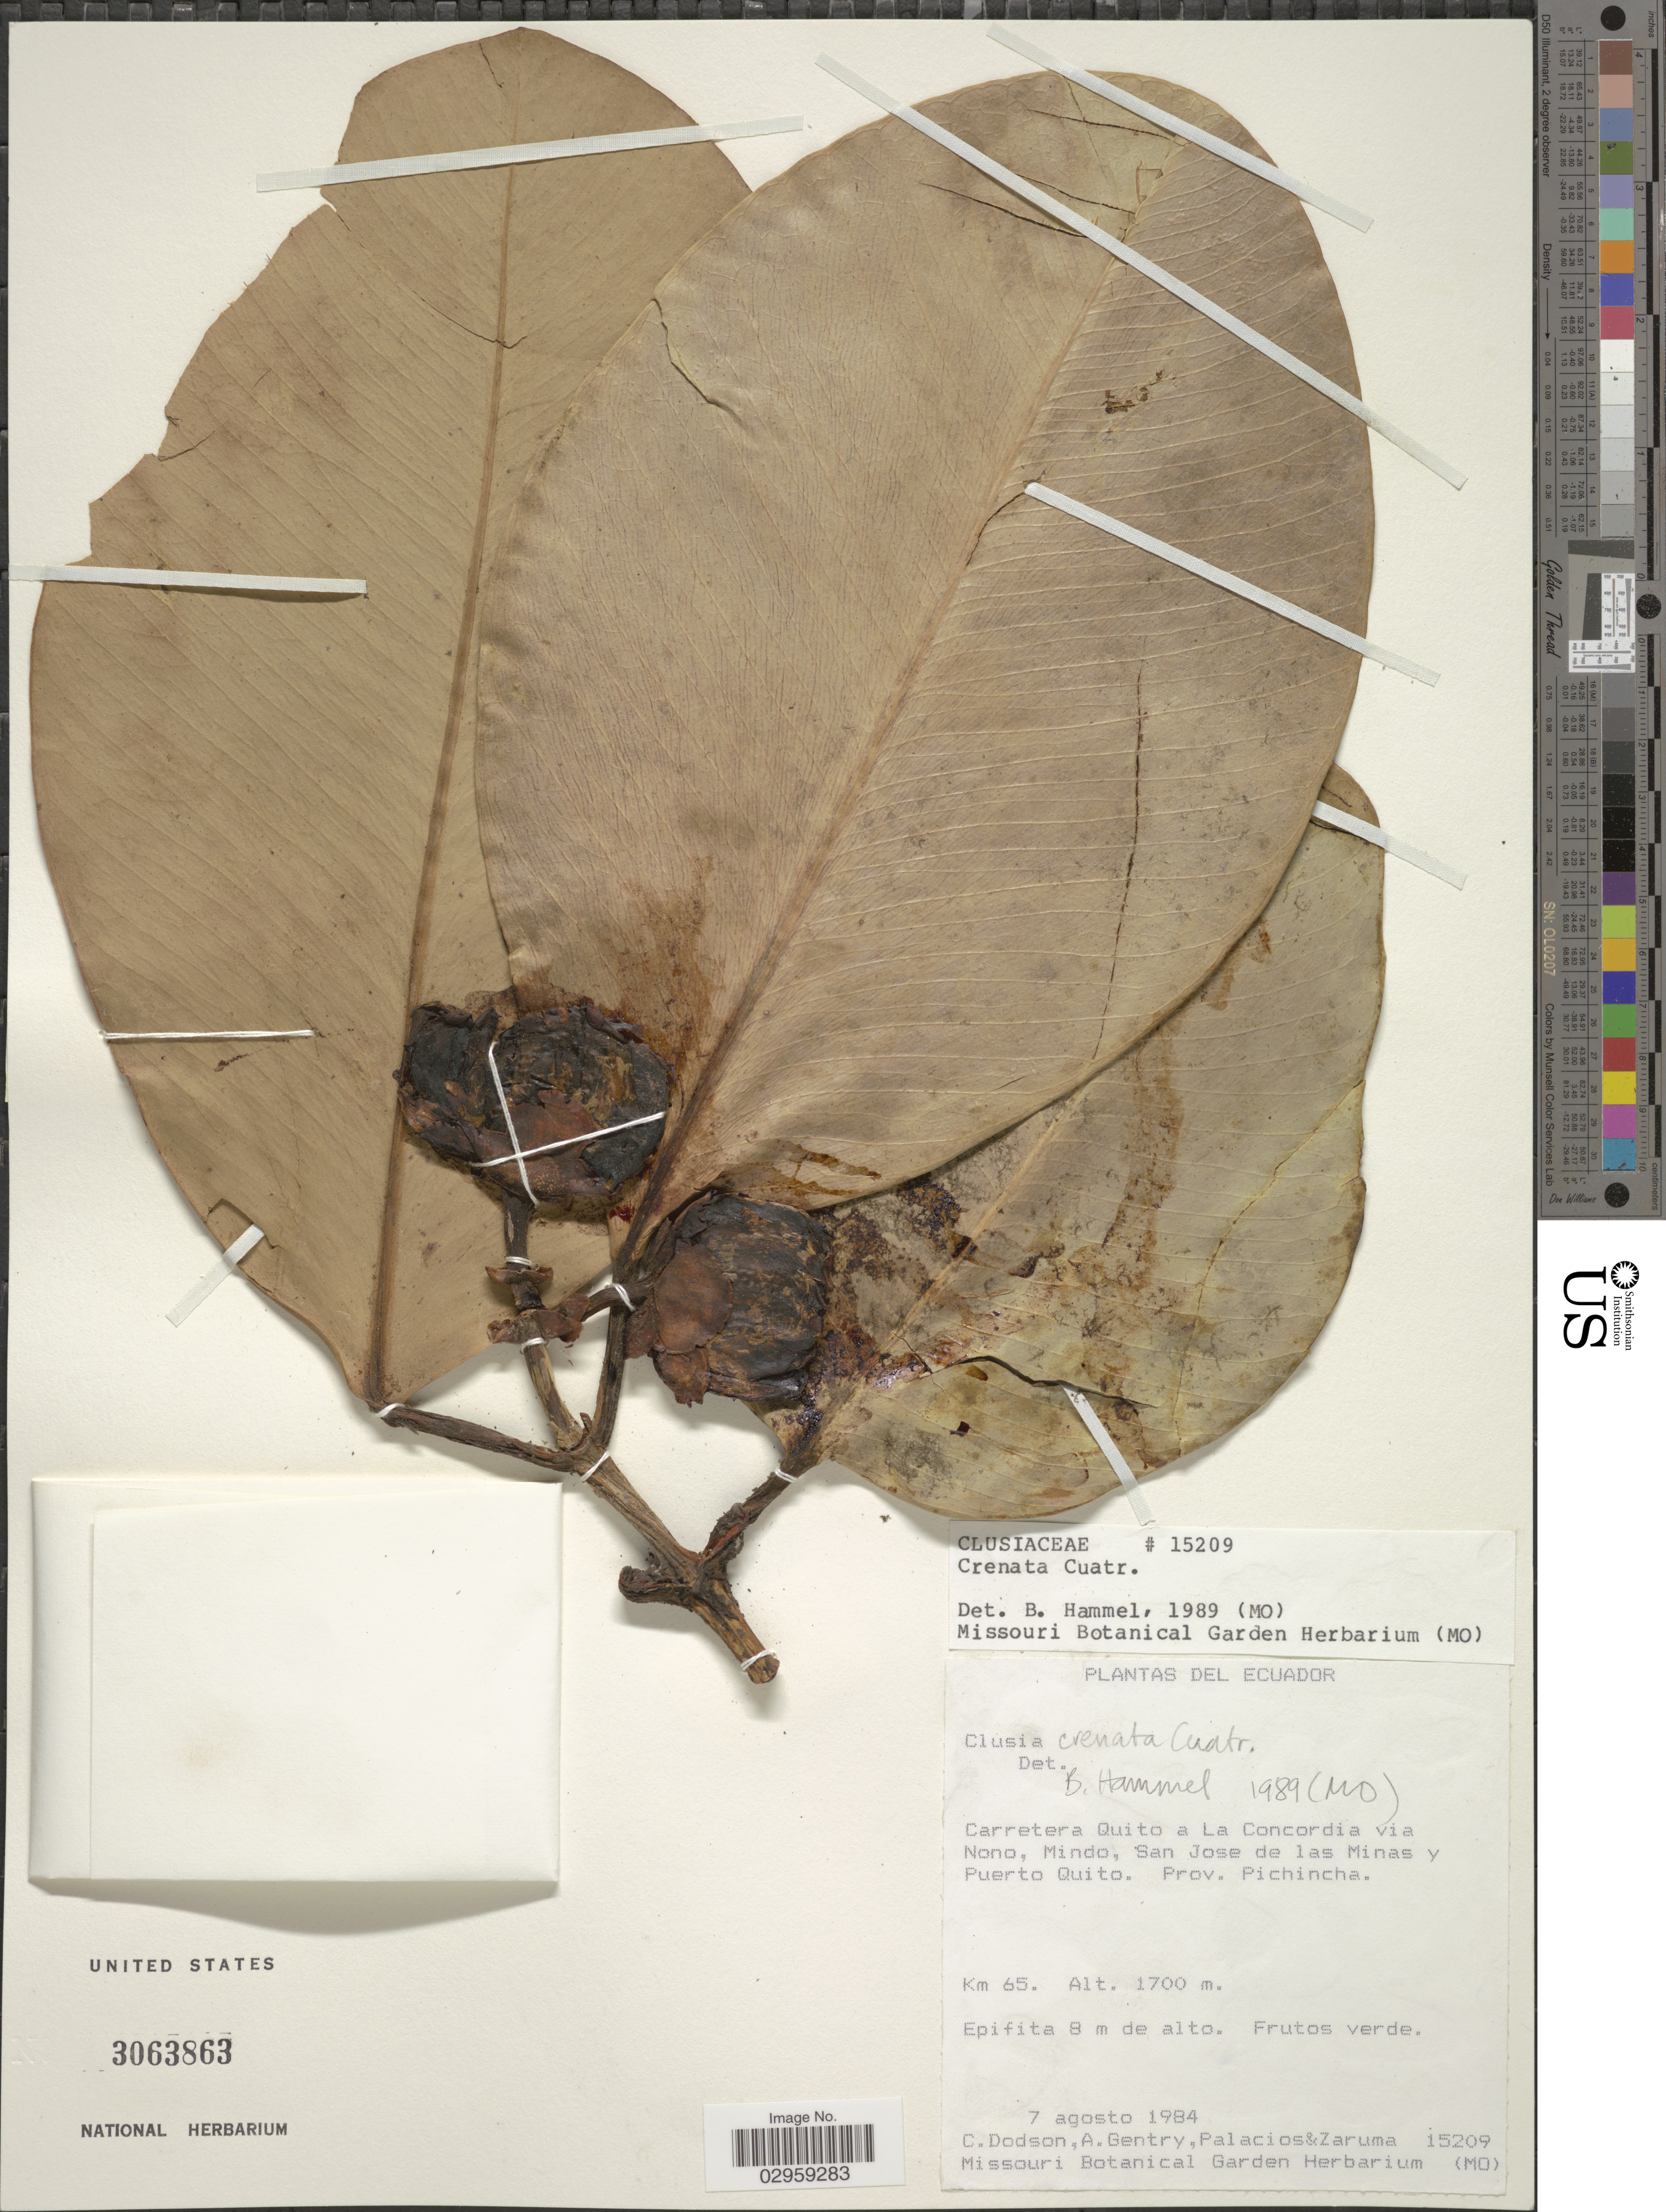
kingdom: Plantae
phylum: Tracheophyta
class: Magnoliopsida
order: Malpighiales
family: Clusiaceae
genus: Clusia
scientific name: Clusia crenata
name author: Cuatrec.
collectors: C. Dodson, A. H. Gentry, Palacios, -- & -. Zaruma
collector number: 15209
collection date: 1984-08-07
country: Ecuador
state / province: Pichincha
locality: Carretera Quito a La Concordia via Nono, Mindo, San Jose de las Minas y Puerto Quito. km 65.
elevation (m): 1700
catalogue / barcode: US 3063863